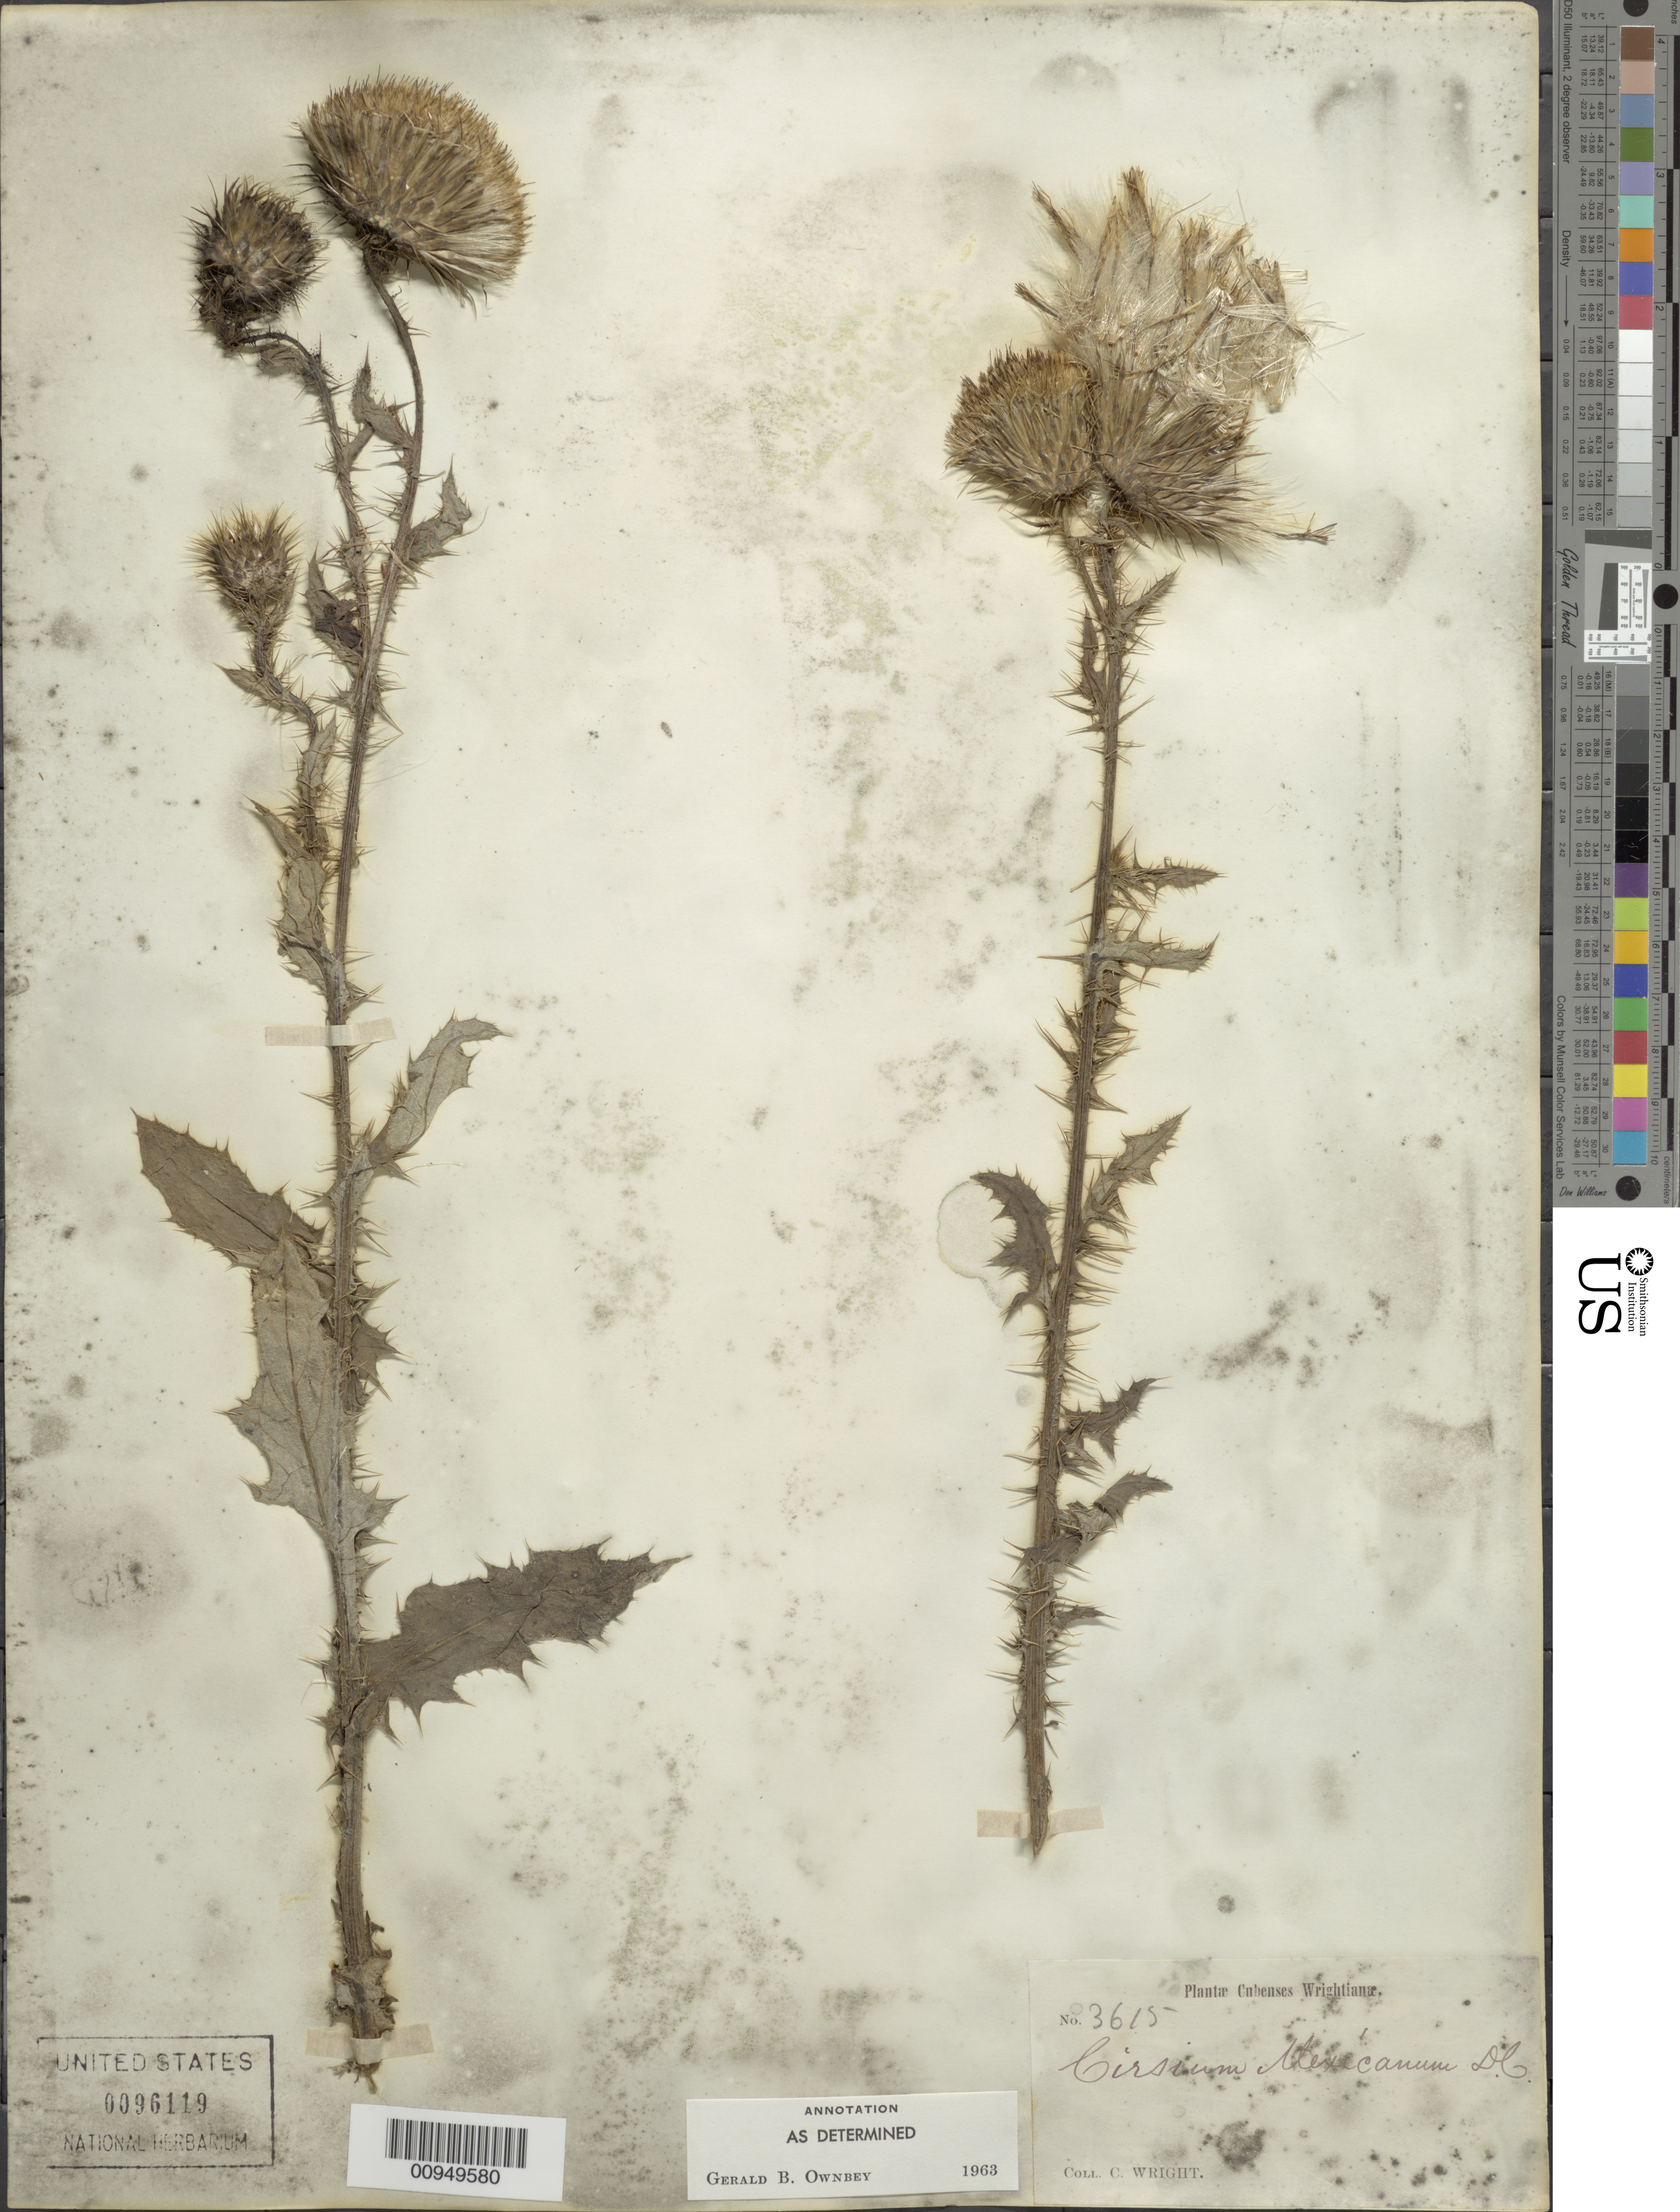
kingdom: Plantae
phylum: Tracheophyta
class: Magnoliopsida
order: Asterales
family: Asteraceae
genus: Cirsium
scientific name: Cirsium mexicanum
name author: DC.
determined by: Ownbey, G. B.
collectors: C. Wright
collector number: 3615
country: Cuba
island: Cuba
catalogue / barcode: US 96119